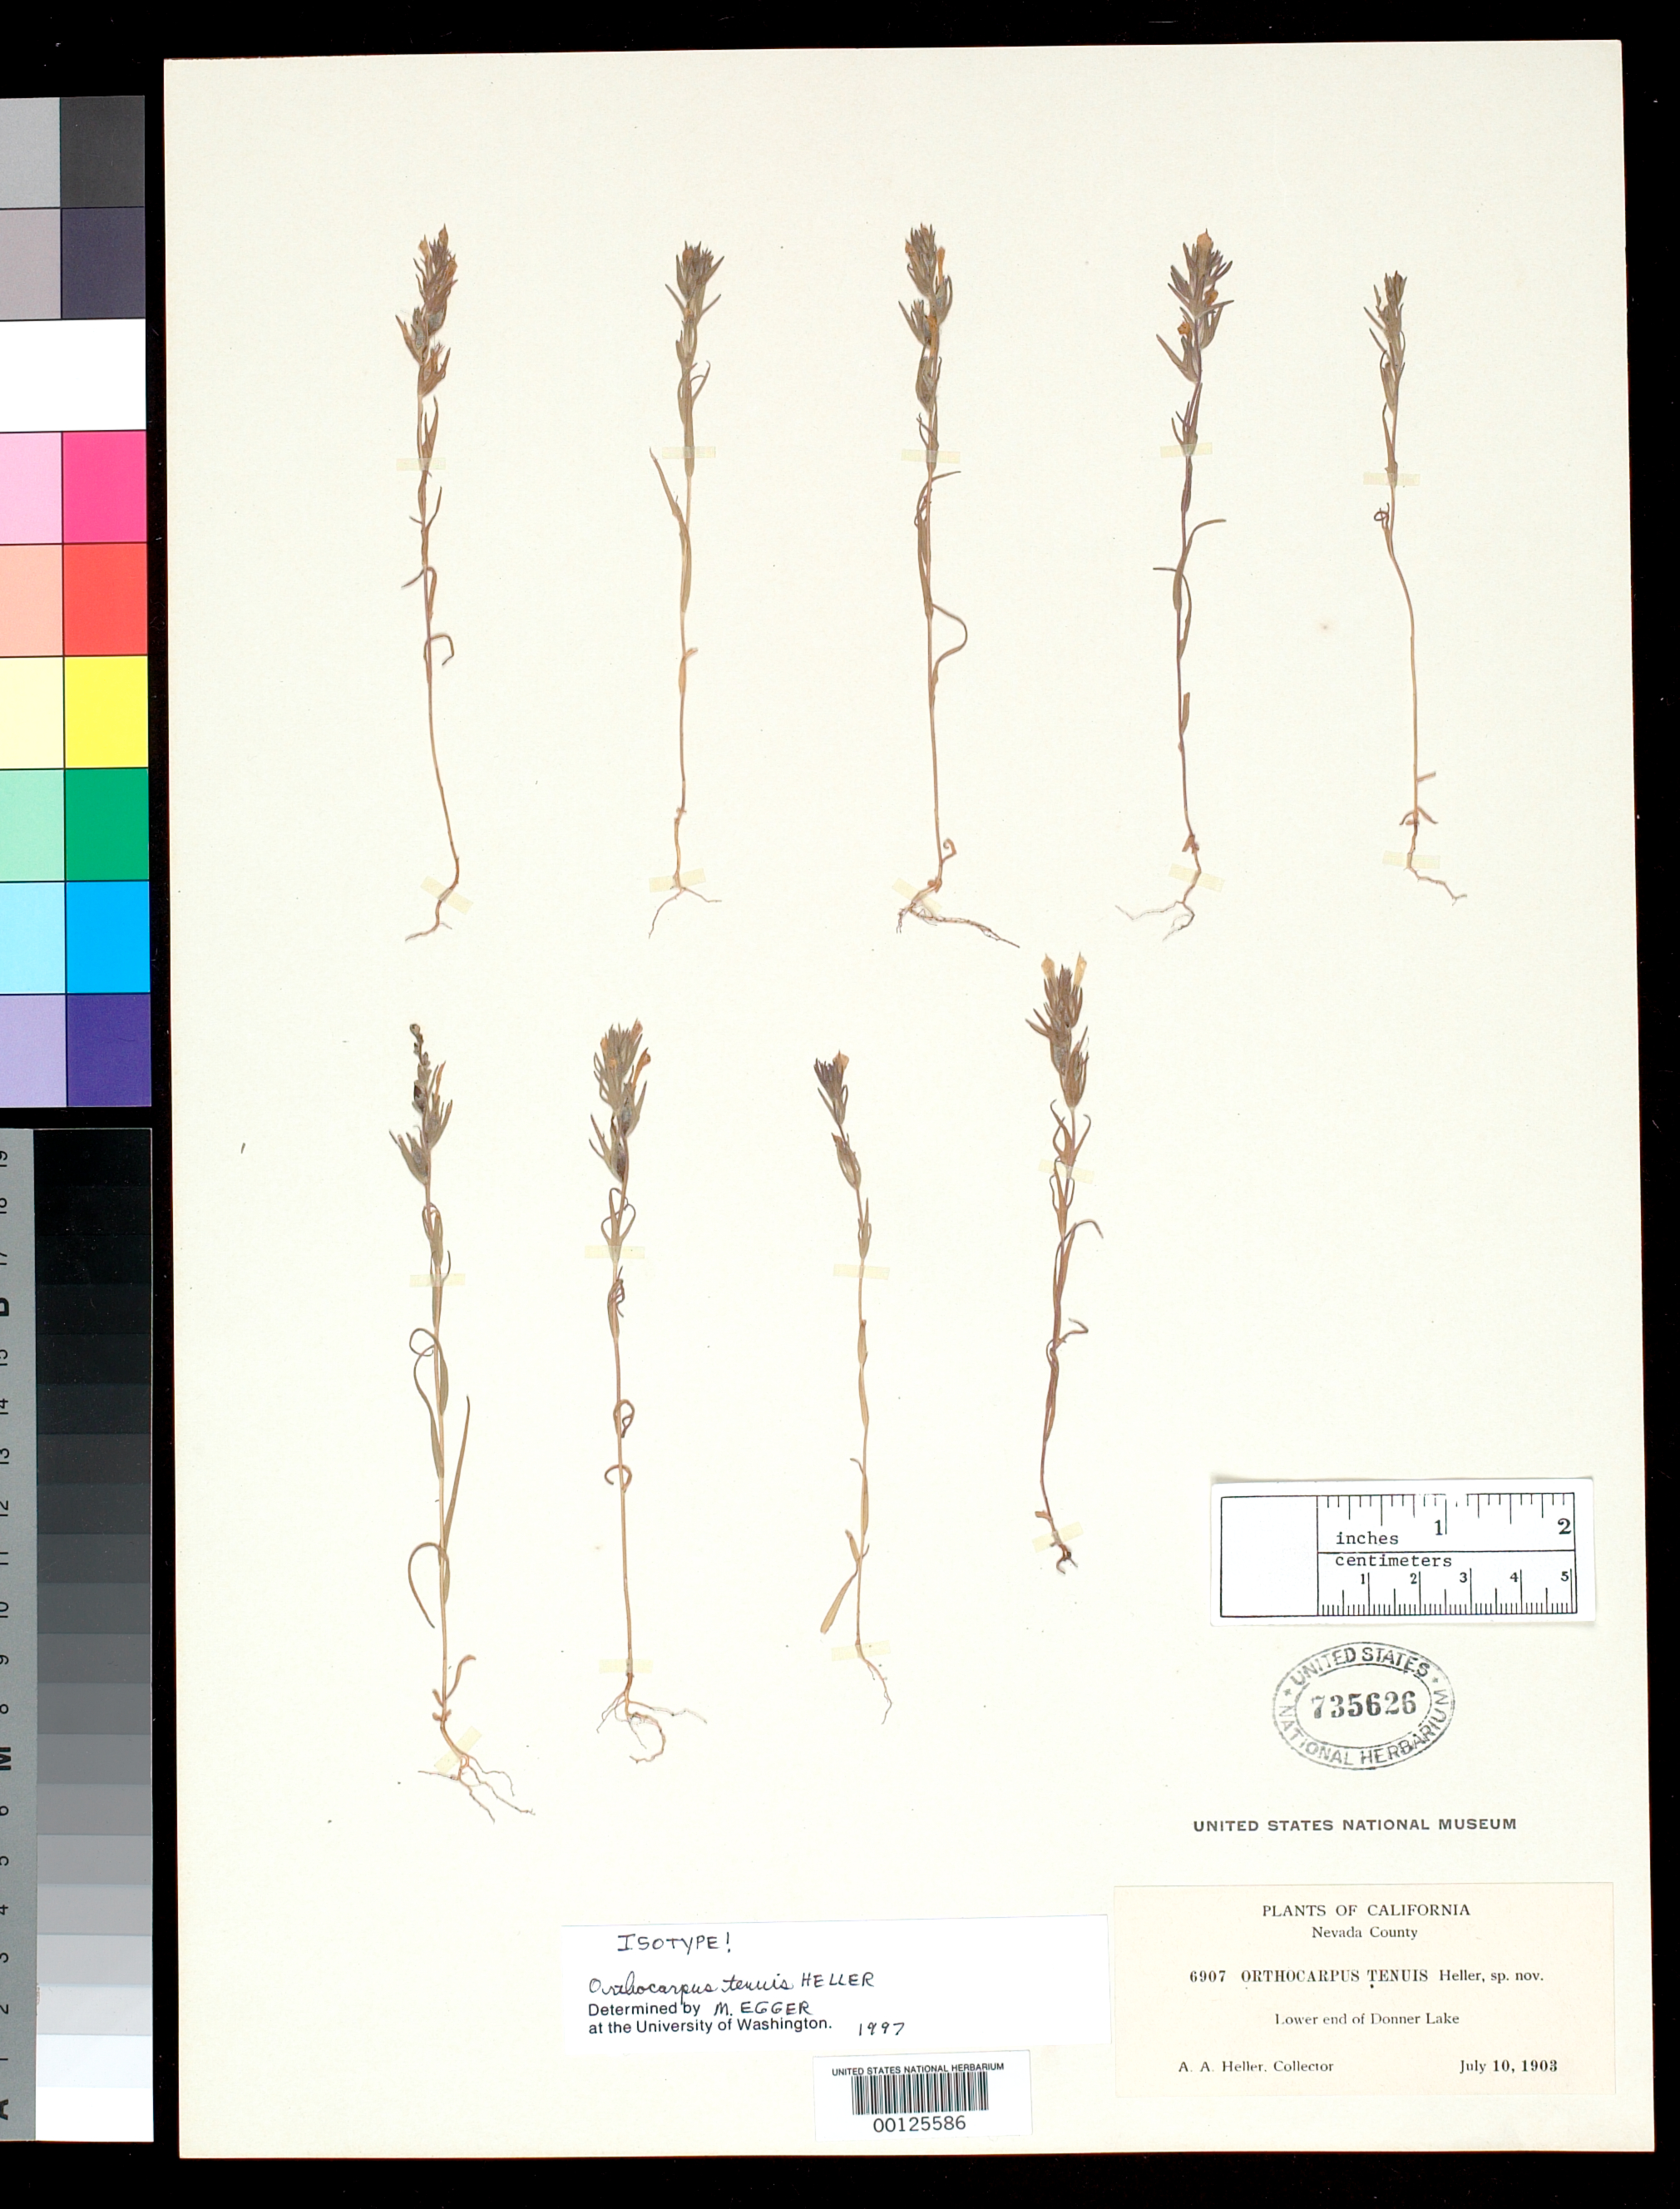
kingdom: Plantae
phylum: Tracheophyta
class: Magnoliopsida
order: Lamiales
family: Orobanchaceae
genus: Orthocarpus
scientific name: Orthocarpus tenuis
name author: A. Heller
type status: Isotype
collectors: A. A. Heller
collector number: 6907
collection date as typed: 10 Jul 1903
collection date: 1903-07-10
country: United States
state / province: California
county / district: Nevada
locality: Lower end of Donner Lake.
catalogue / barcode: US 735626